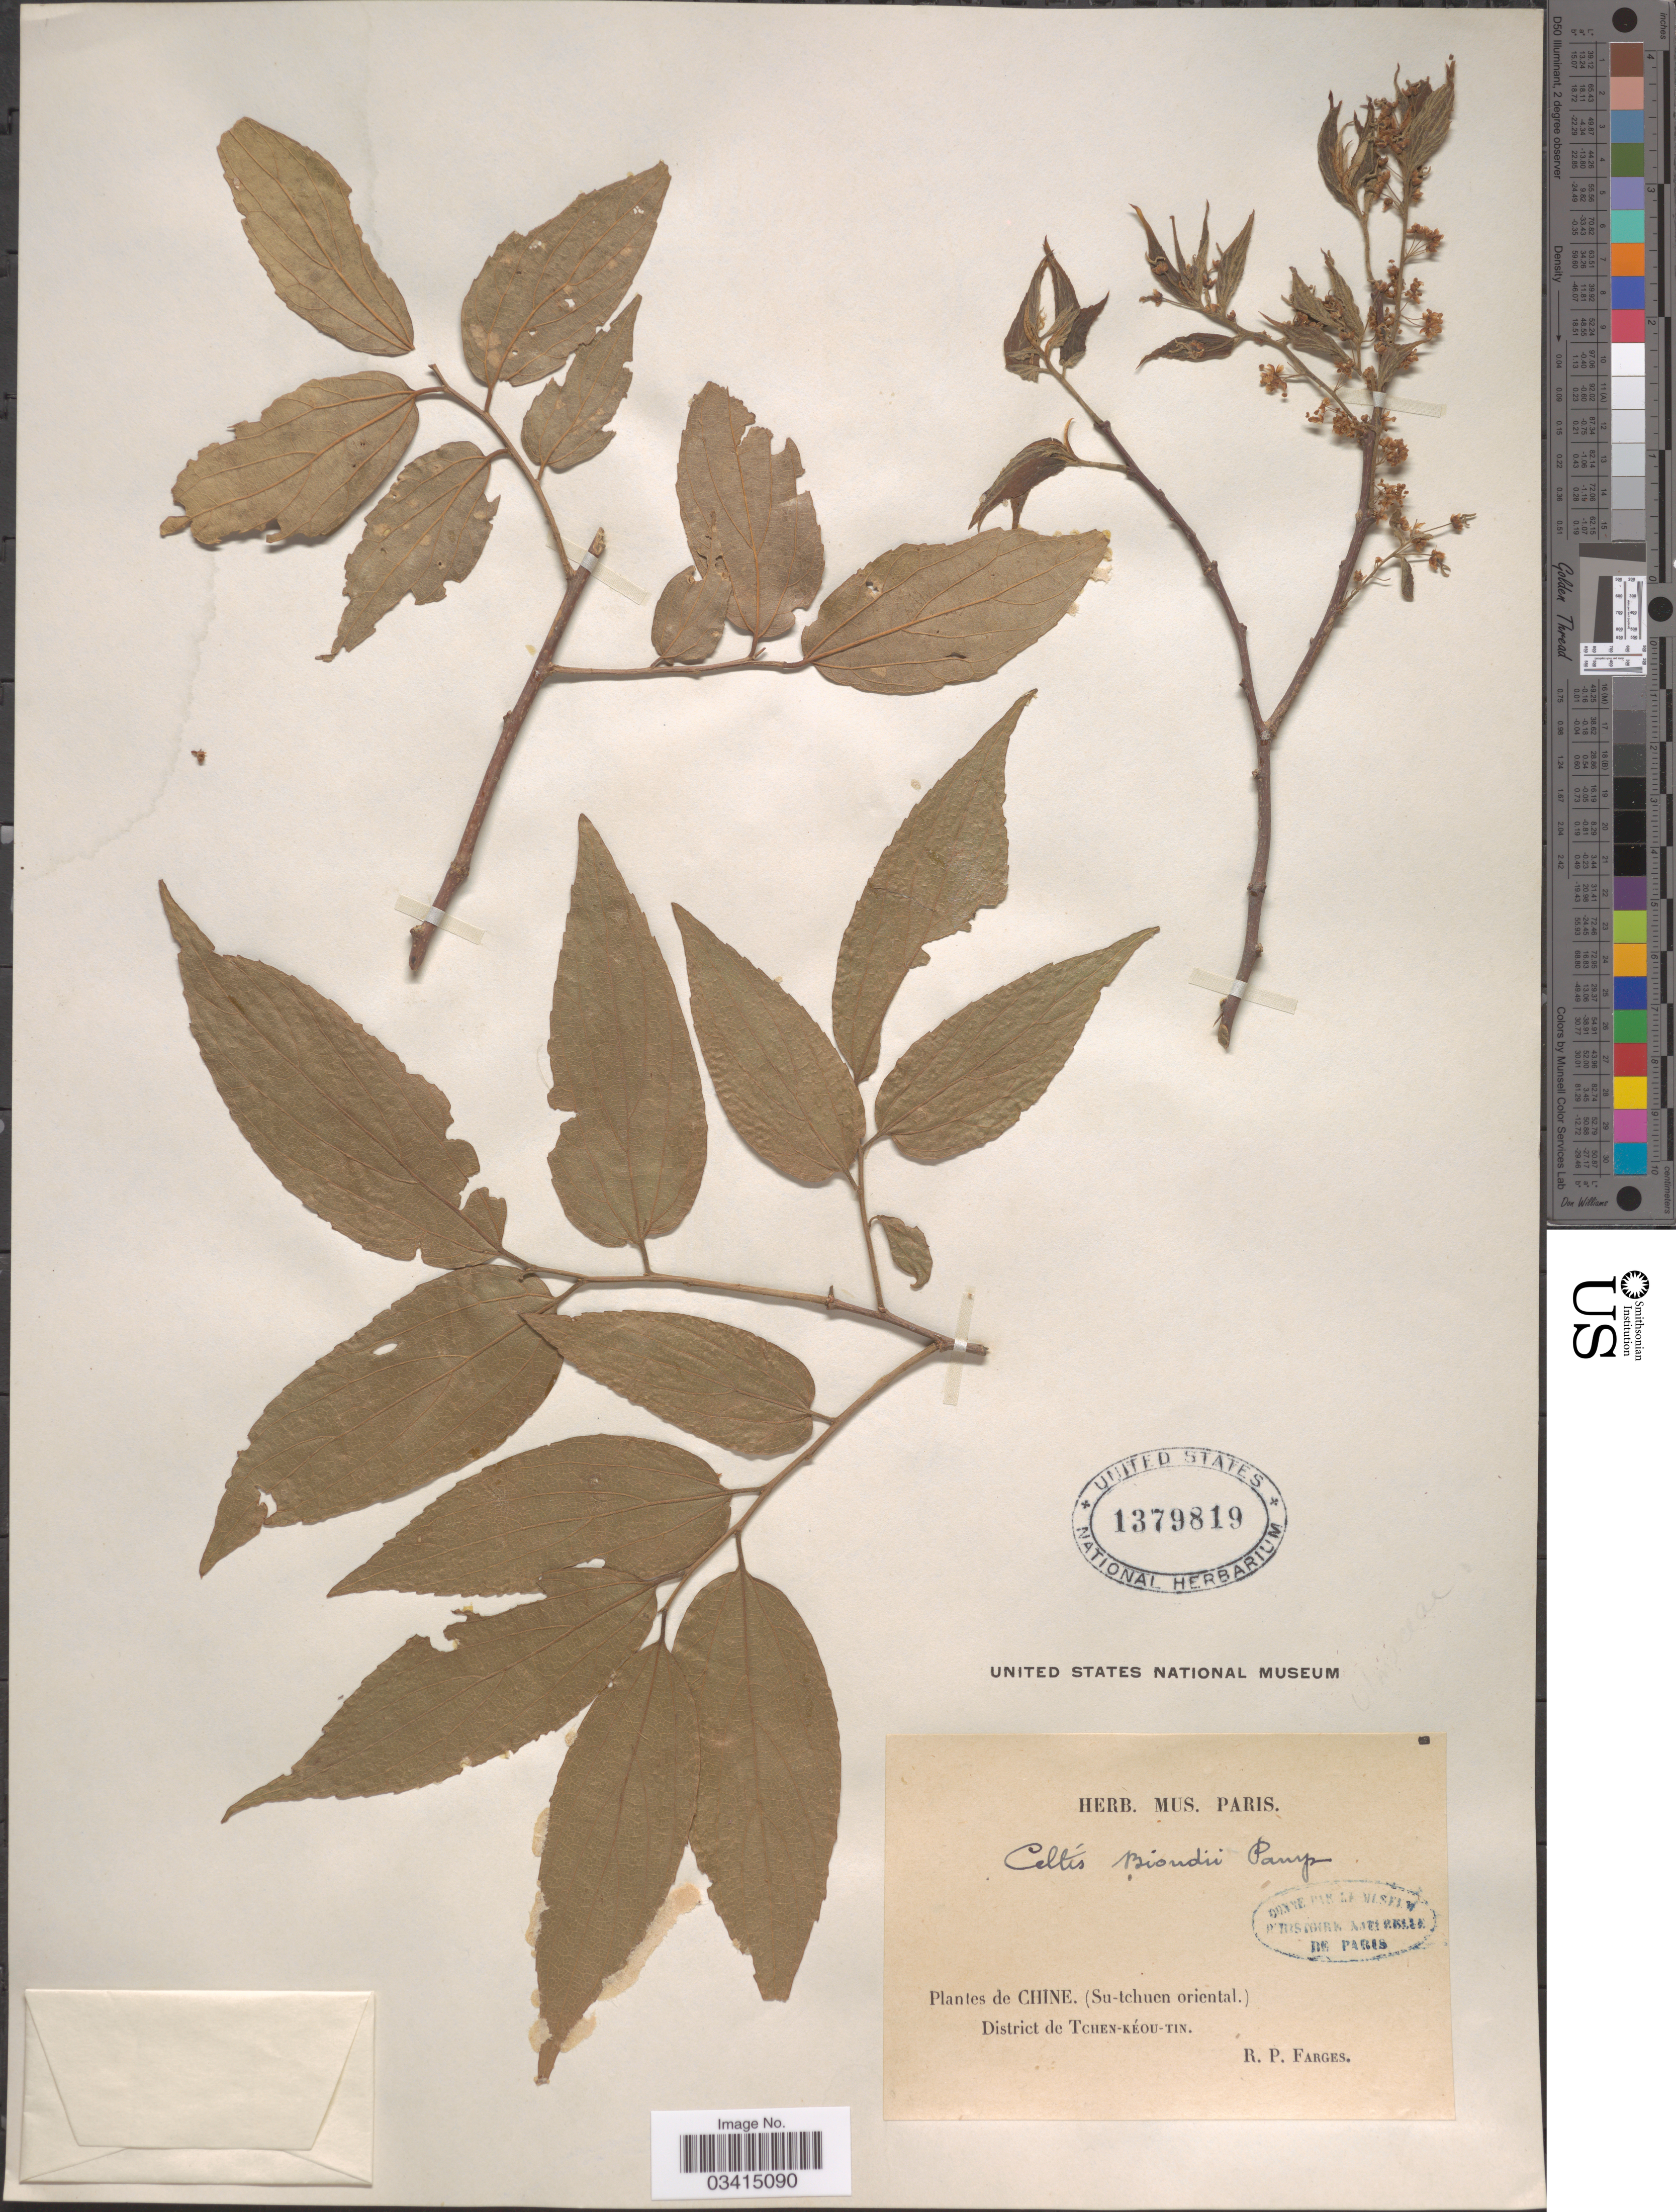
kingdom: Plantae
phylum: Tracheophyta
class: Magnoliopsida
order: Rosales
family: Cannabaceae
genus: Celtis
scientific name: Celtis biondii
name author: Pamp.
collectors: R. Farges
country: China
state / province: Sichuan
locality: (Su-tchuen oriental.). District de Tchen-Kéou-Tin.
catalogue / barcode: US 1379819